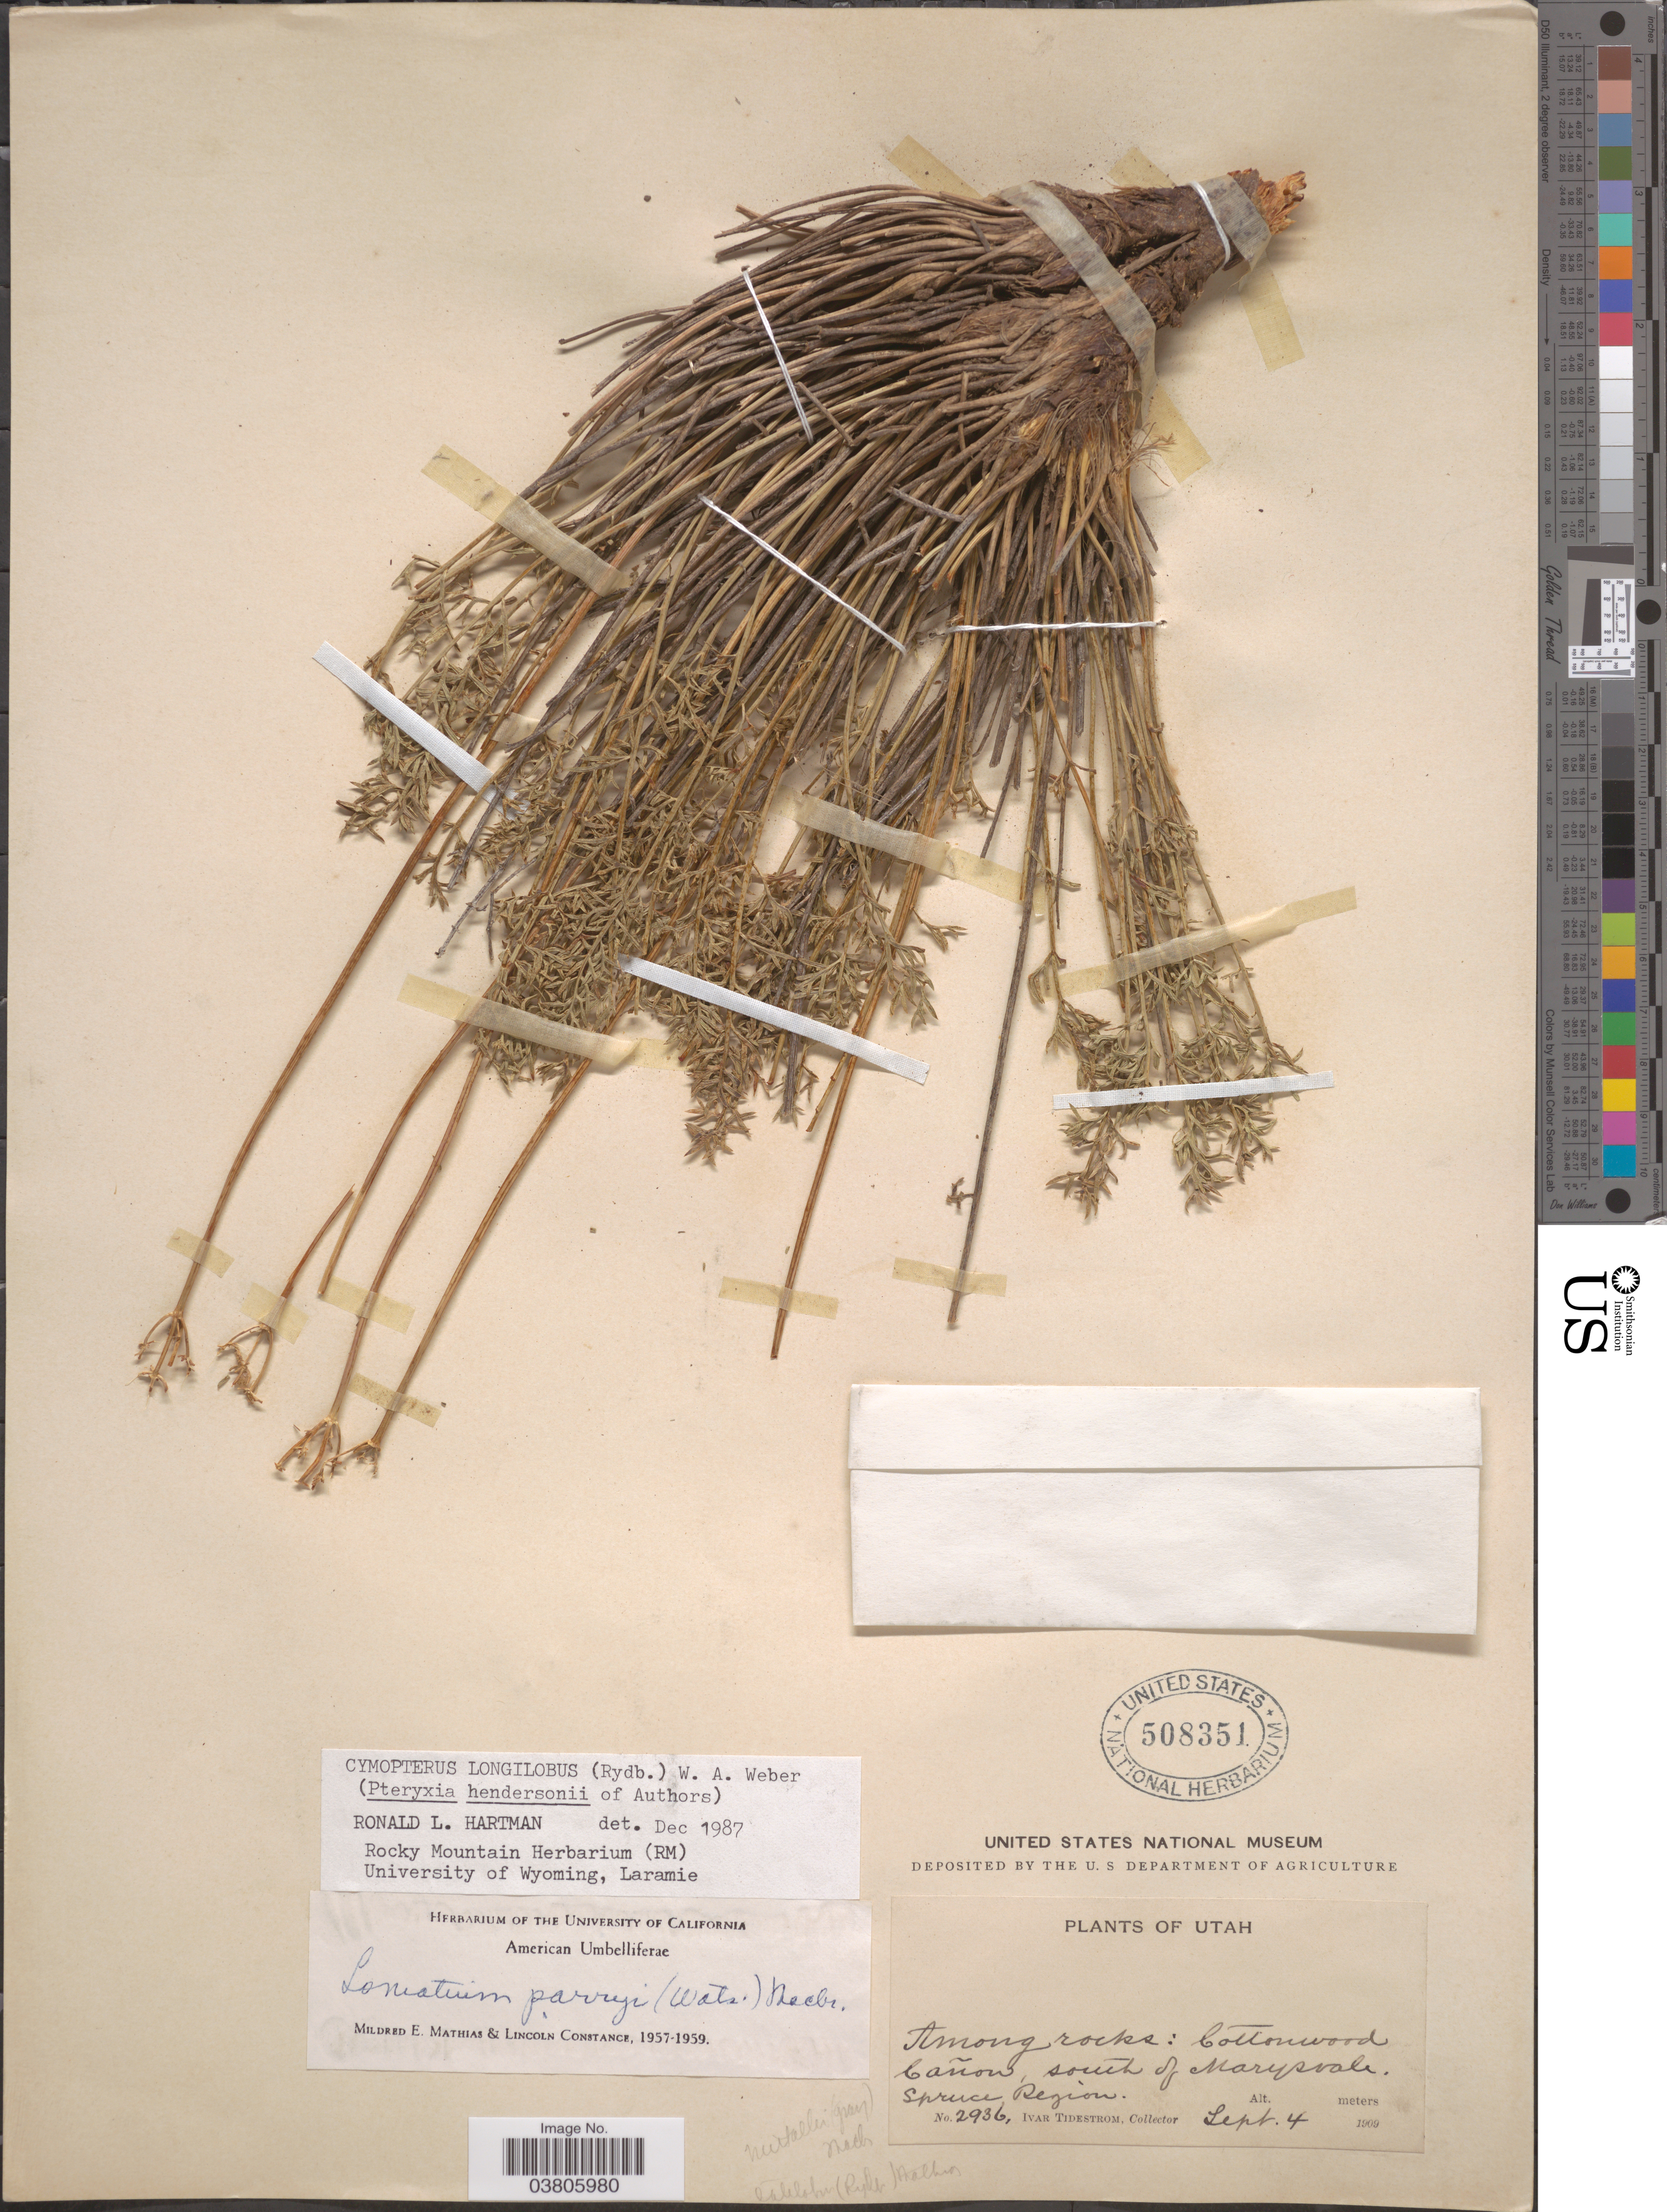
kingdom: Plantae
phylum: Tracheophyta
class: Magnoliopsida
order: Apiales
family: Apiaceae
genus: Cymopterus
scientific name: Cymopterus longilobus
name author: (Rydb.) W.A. Weber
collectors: I. F. Tidestrom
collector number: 2936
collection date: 1909-09-04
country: United States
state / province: Utah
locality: Cottonwood Cañon, south of Marysvale. Spruce Region.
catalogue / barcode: US 508351